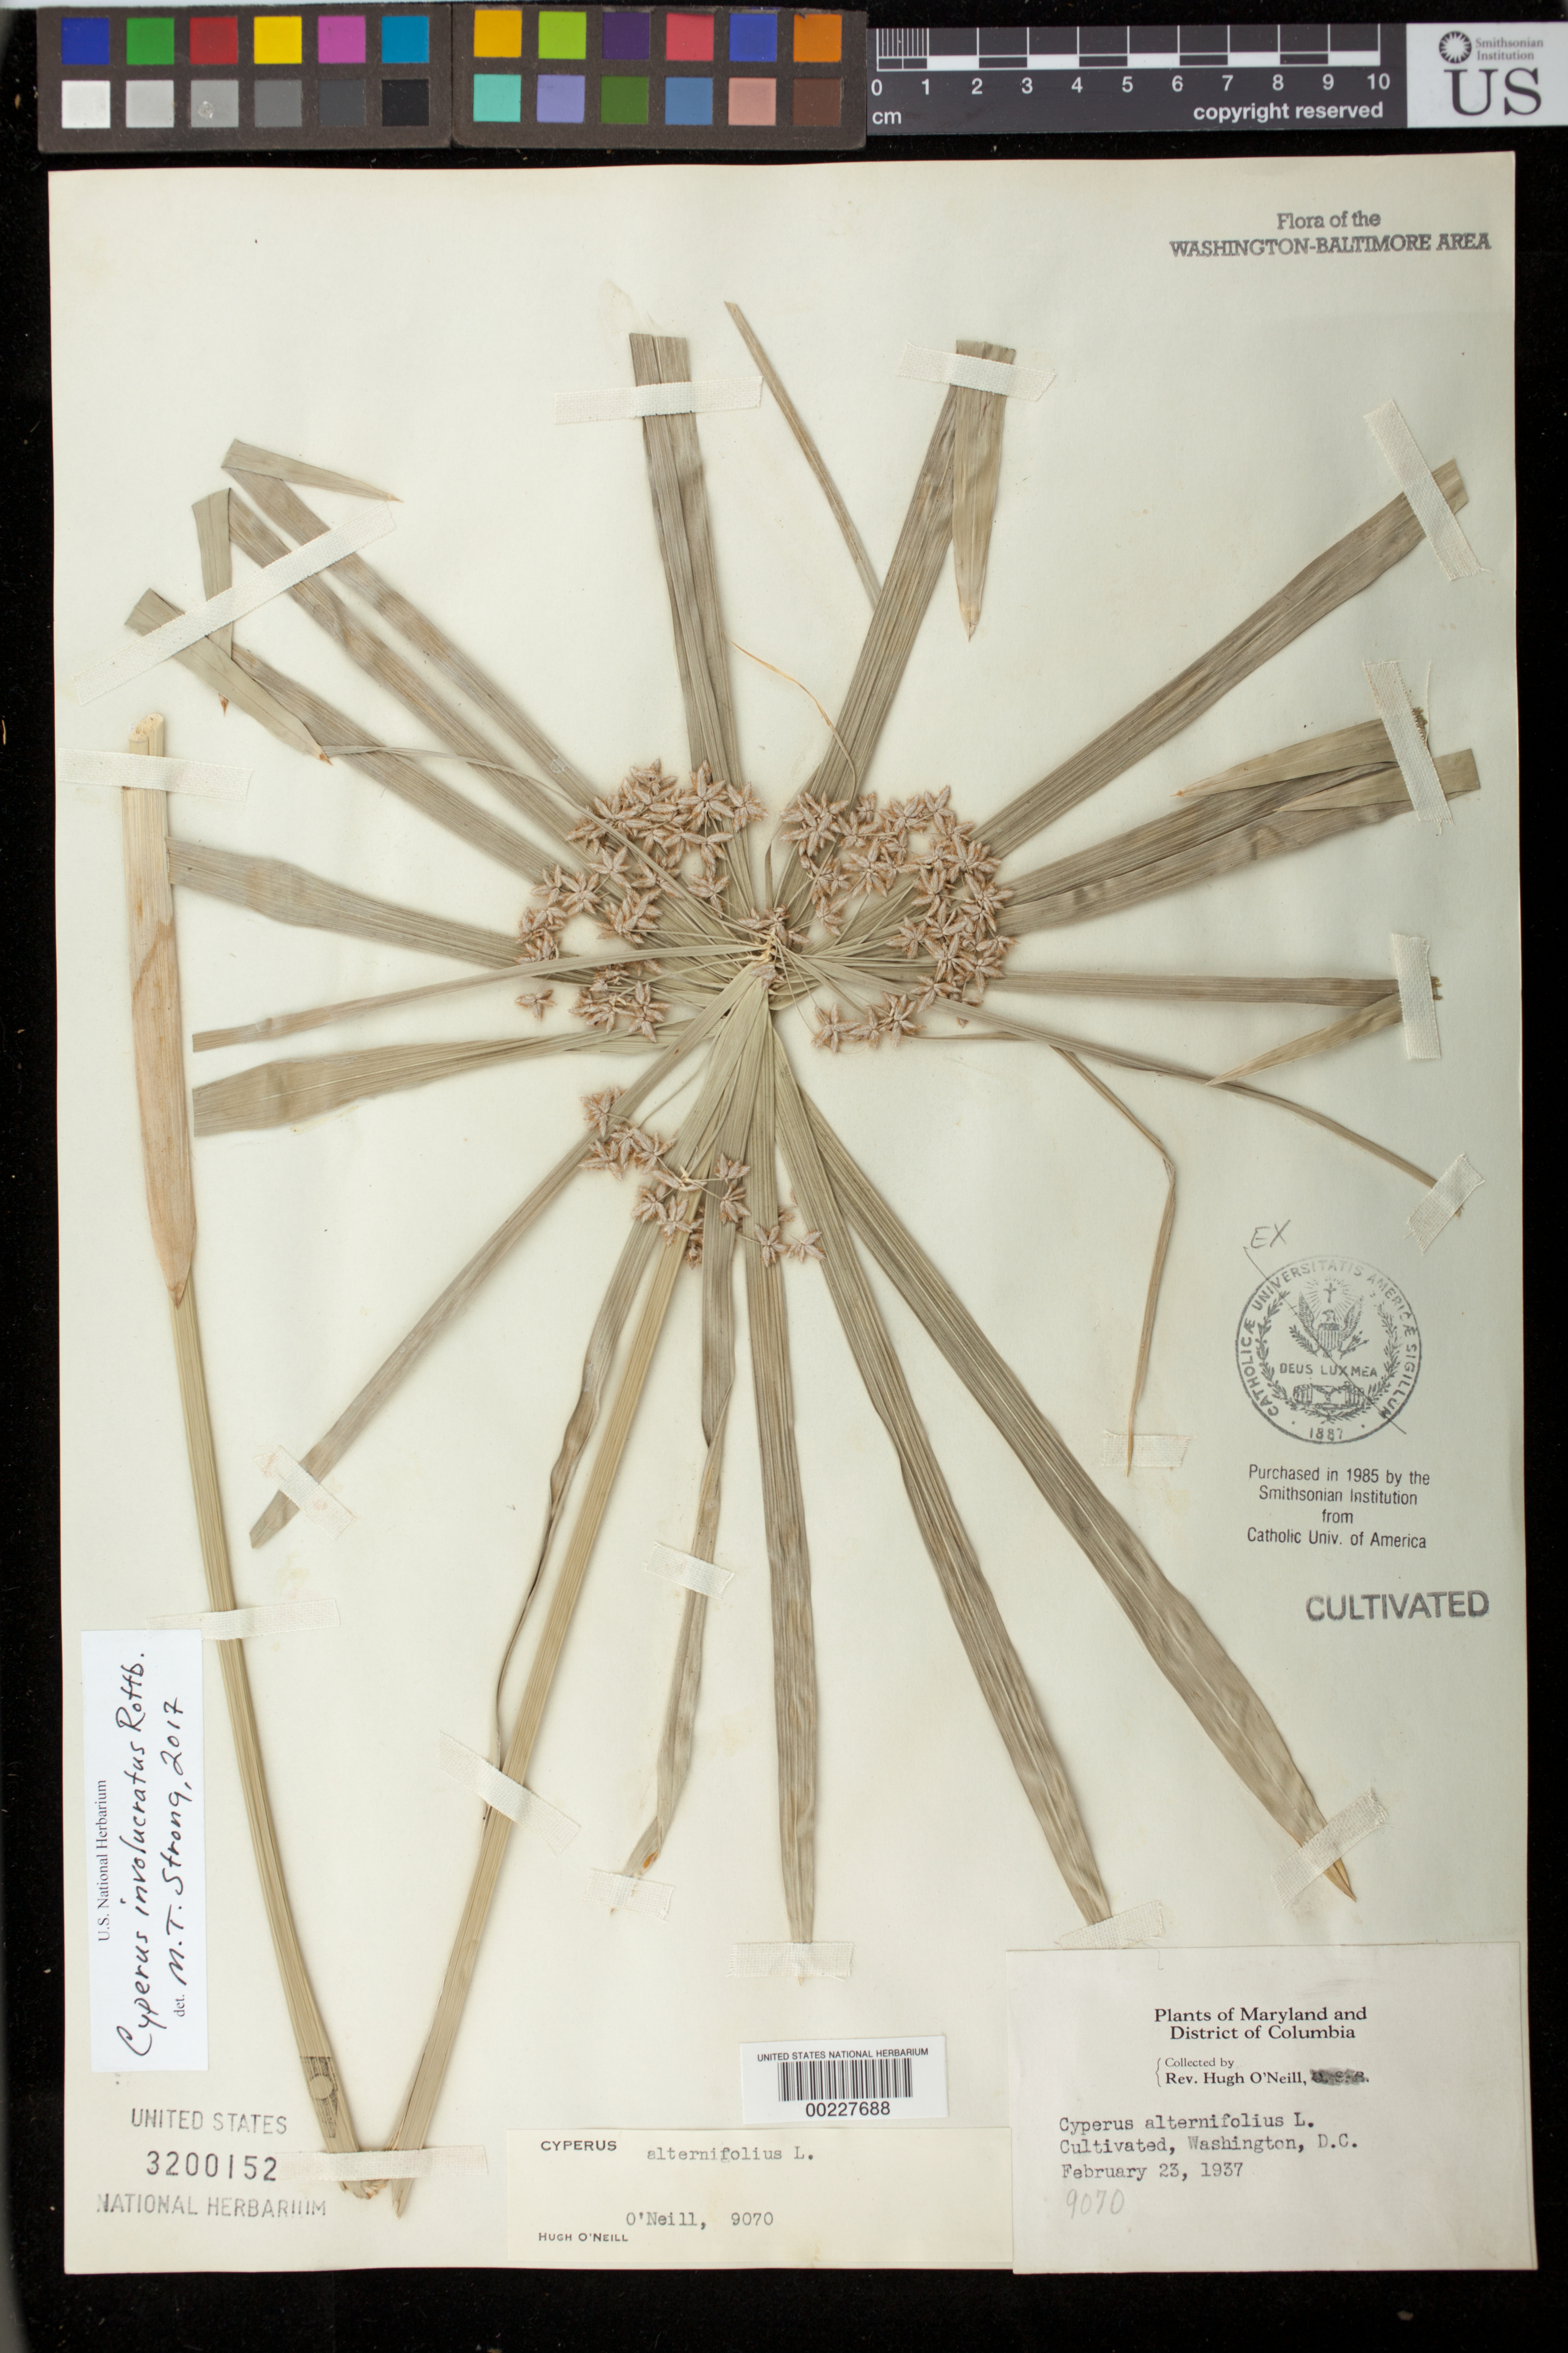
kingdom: Plantae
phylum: Tracheophyta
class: Liliopsida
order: Poales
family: Cyperaceae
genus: Cyperus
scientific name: Cyperus involucratus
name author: Rottb.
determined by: Strong, Mark T., (BOT), Smithsonian Institution - National Museum of Natural History (UNITED STATES)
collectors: H. O'Neill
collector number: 9070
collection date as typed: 23 Feb 1937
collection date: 1937-02-23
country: United States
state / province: District of Columbia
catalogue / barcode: US 3200152